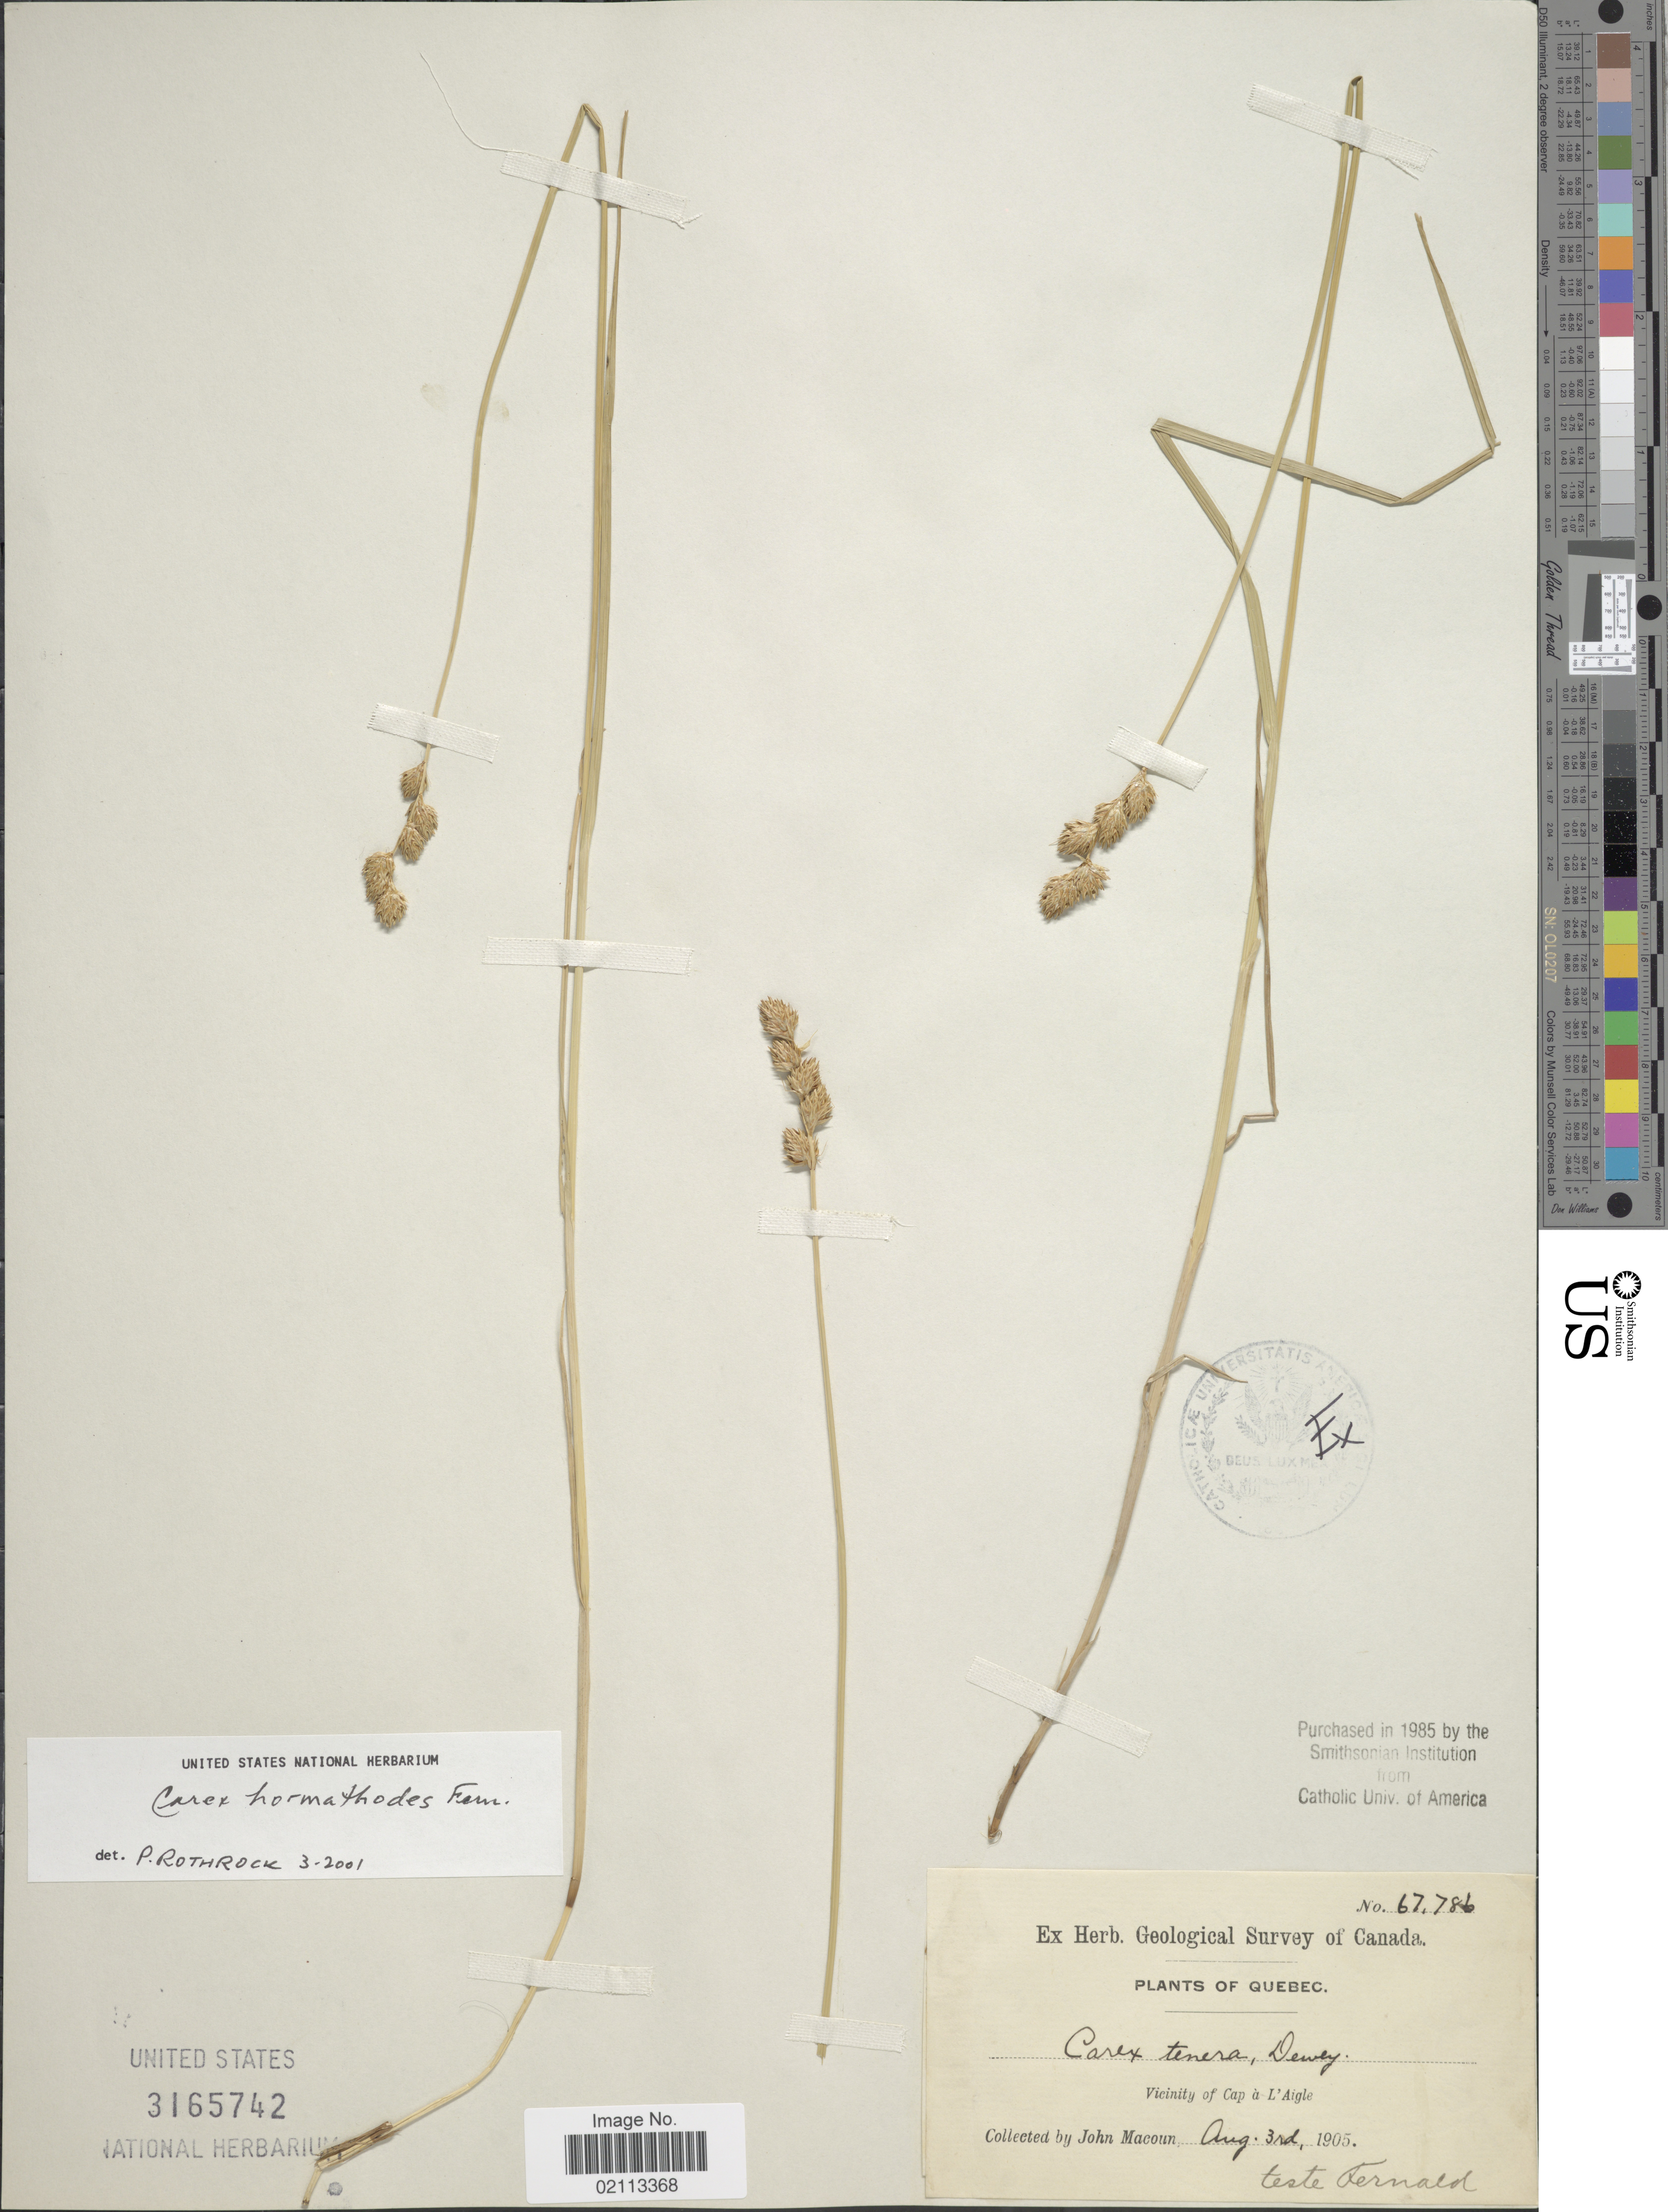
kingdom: Plantae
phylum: Tracheophyta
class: Liliopsida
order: Poales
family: Cyperaceae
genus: Carex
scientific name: Carex hormathodes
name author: Fernald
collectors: J. Macoun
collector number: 67786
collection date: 1905-08-03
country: Canada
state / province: Quebec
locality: Vicinity of Cap à L'Aigle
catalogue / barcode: US 3165742